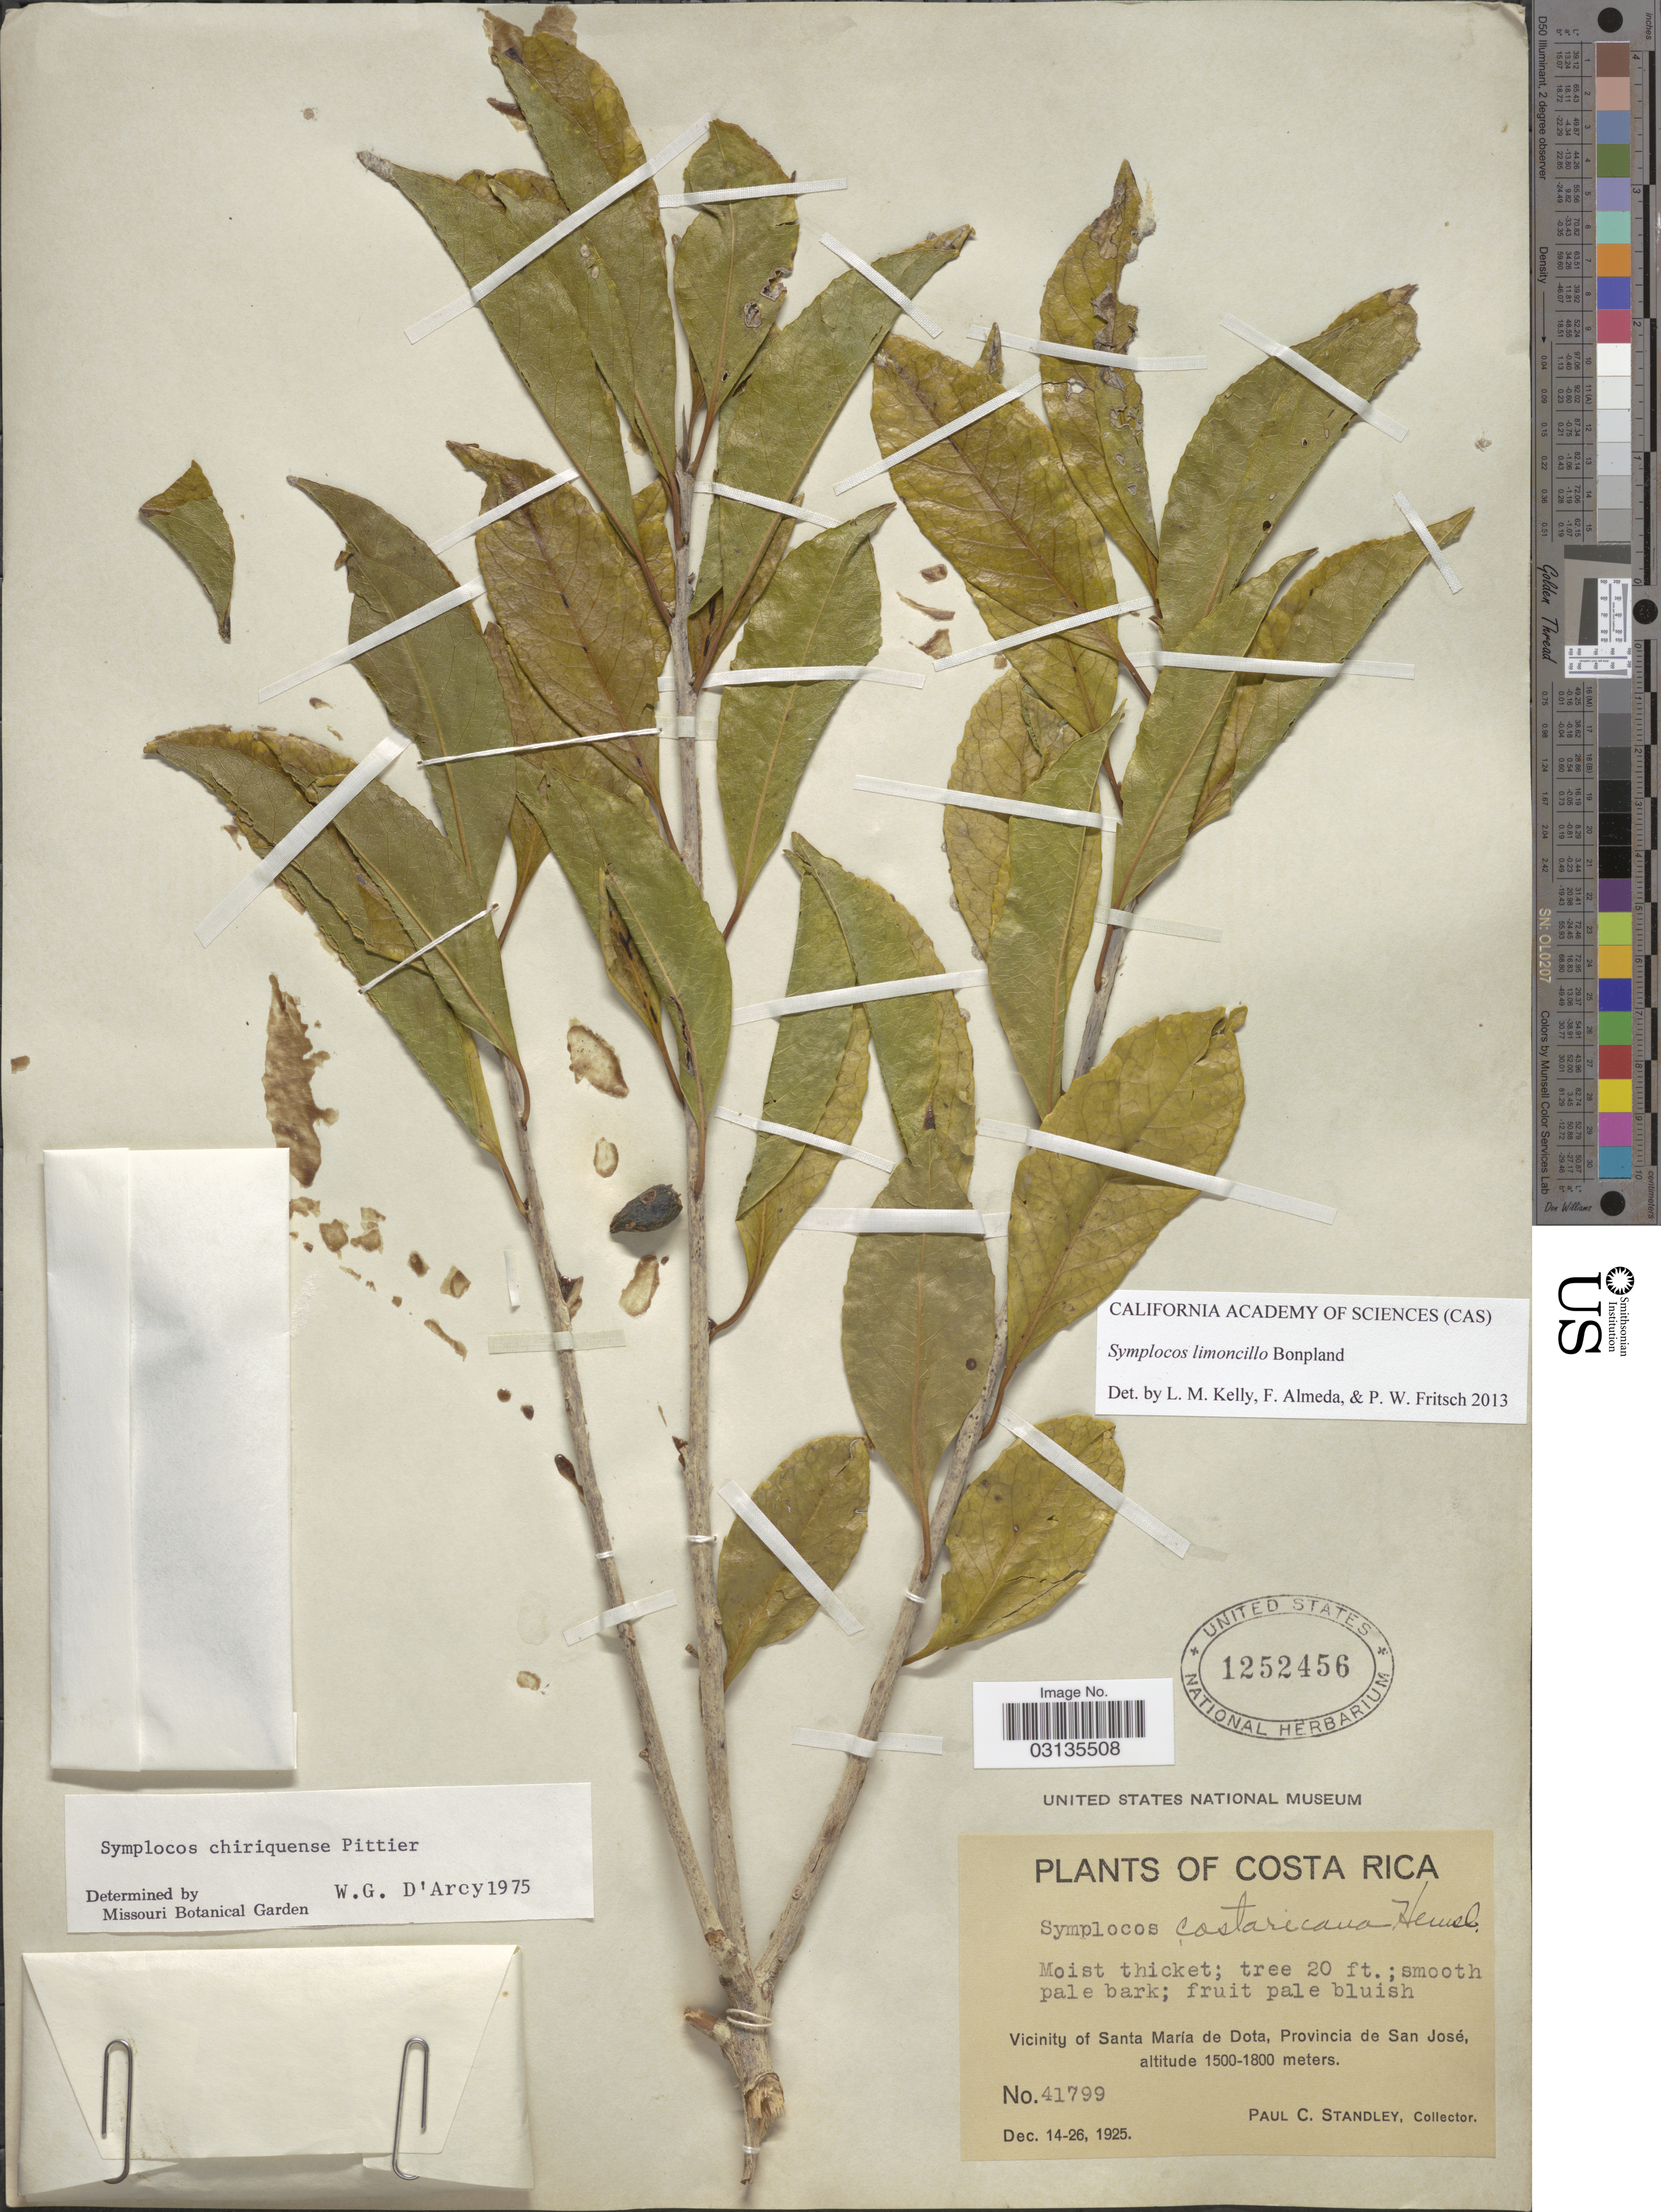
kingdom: Plantae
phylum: Tracheophyta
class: Magnoliopsida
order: Ericales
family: Symplocaceae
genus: Symplocos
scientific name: Symplocos limoncillo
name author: Bonpl.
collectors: P. C. Standley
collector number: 41799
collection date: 1925-12-14/1925-12-26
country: Costa Rica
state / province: San José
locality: Vicinity of Santa María de Dota.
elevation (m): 1500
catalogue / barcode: US 1252456